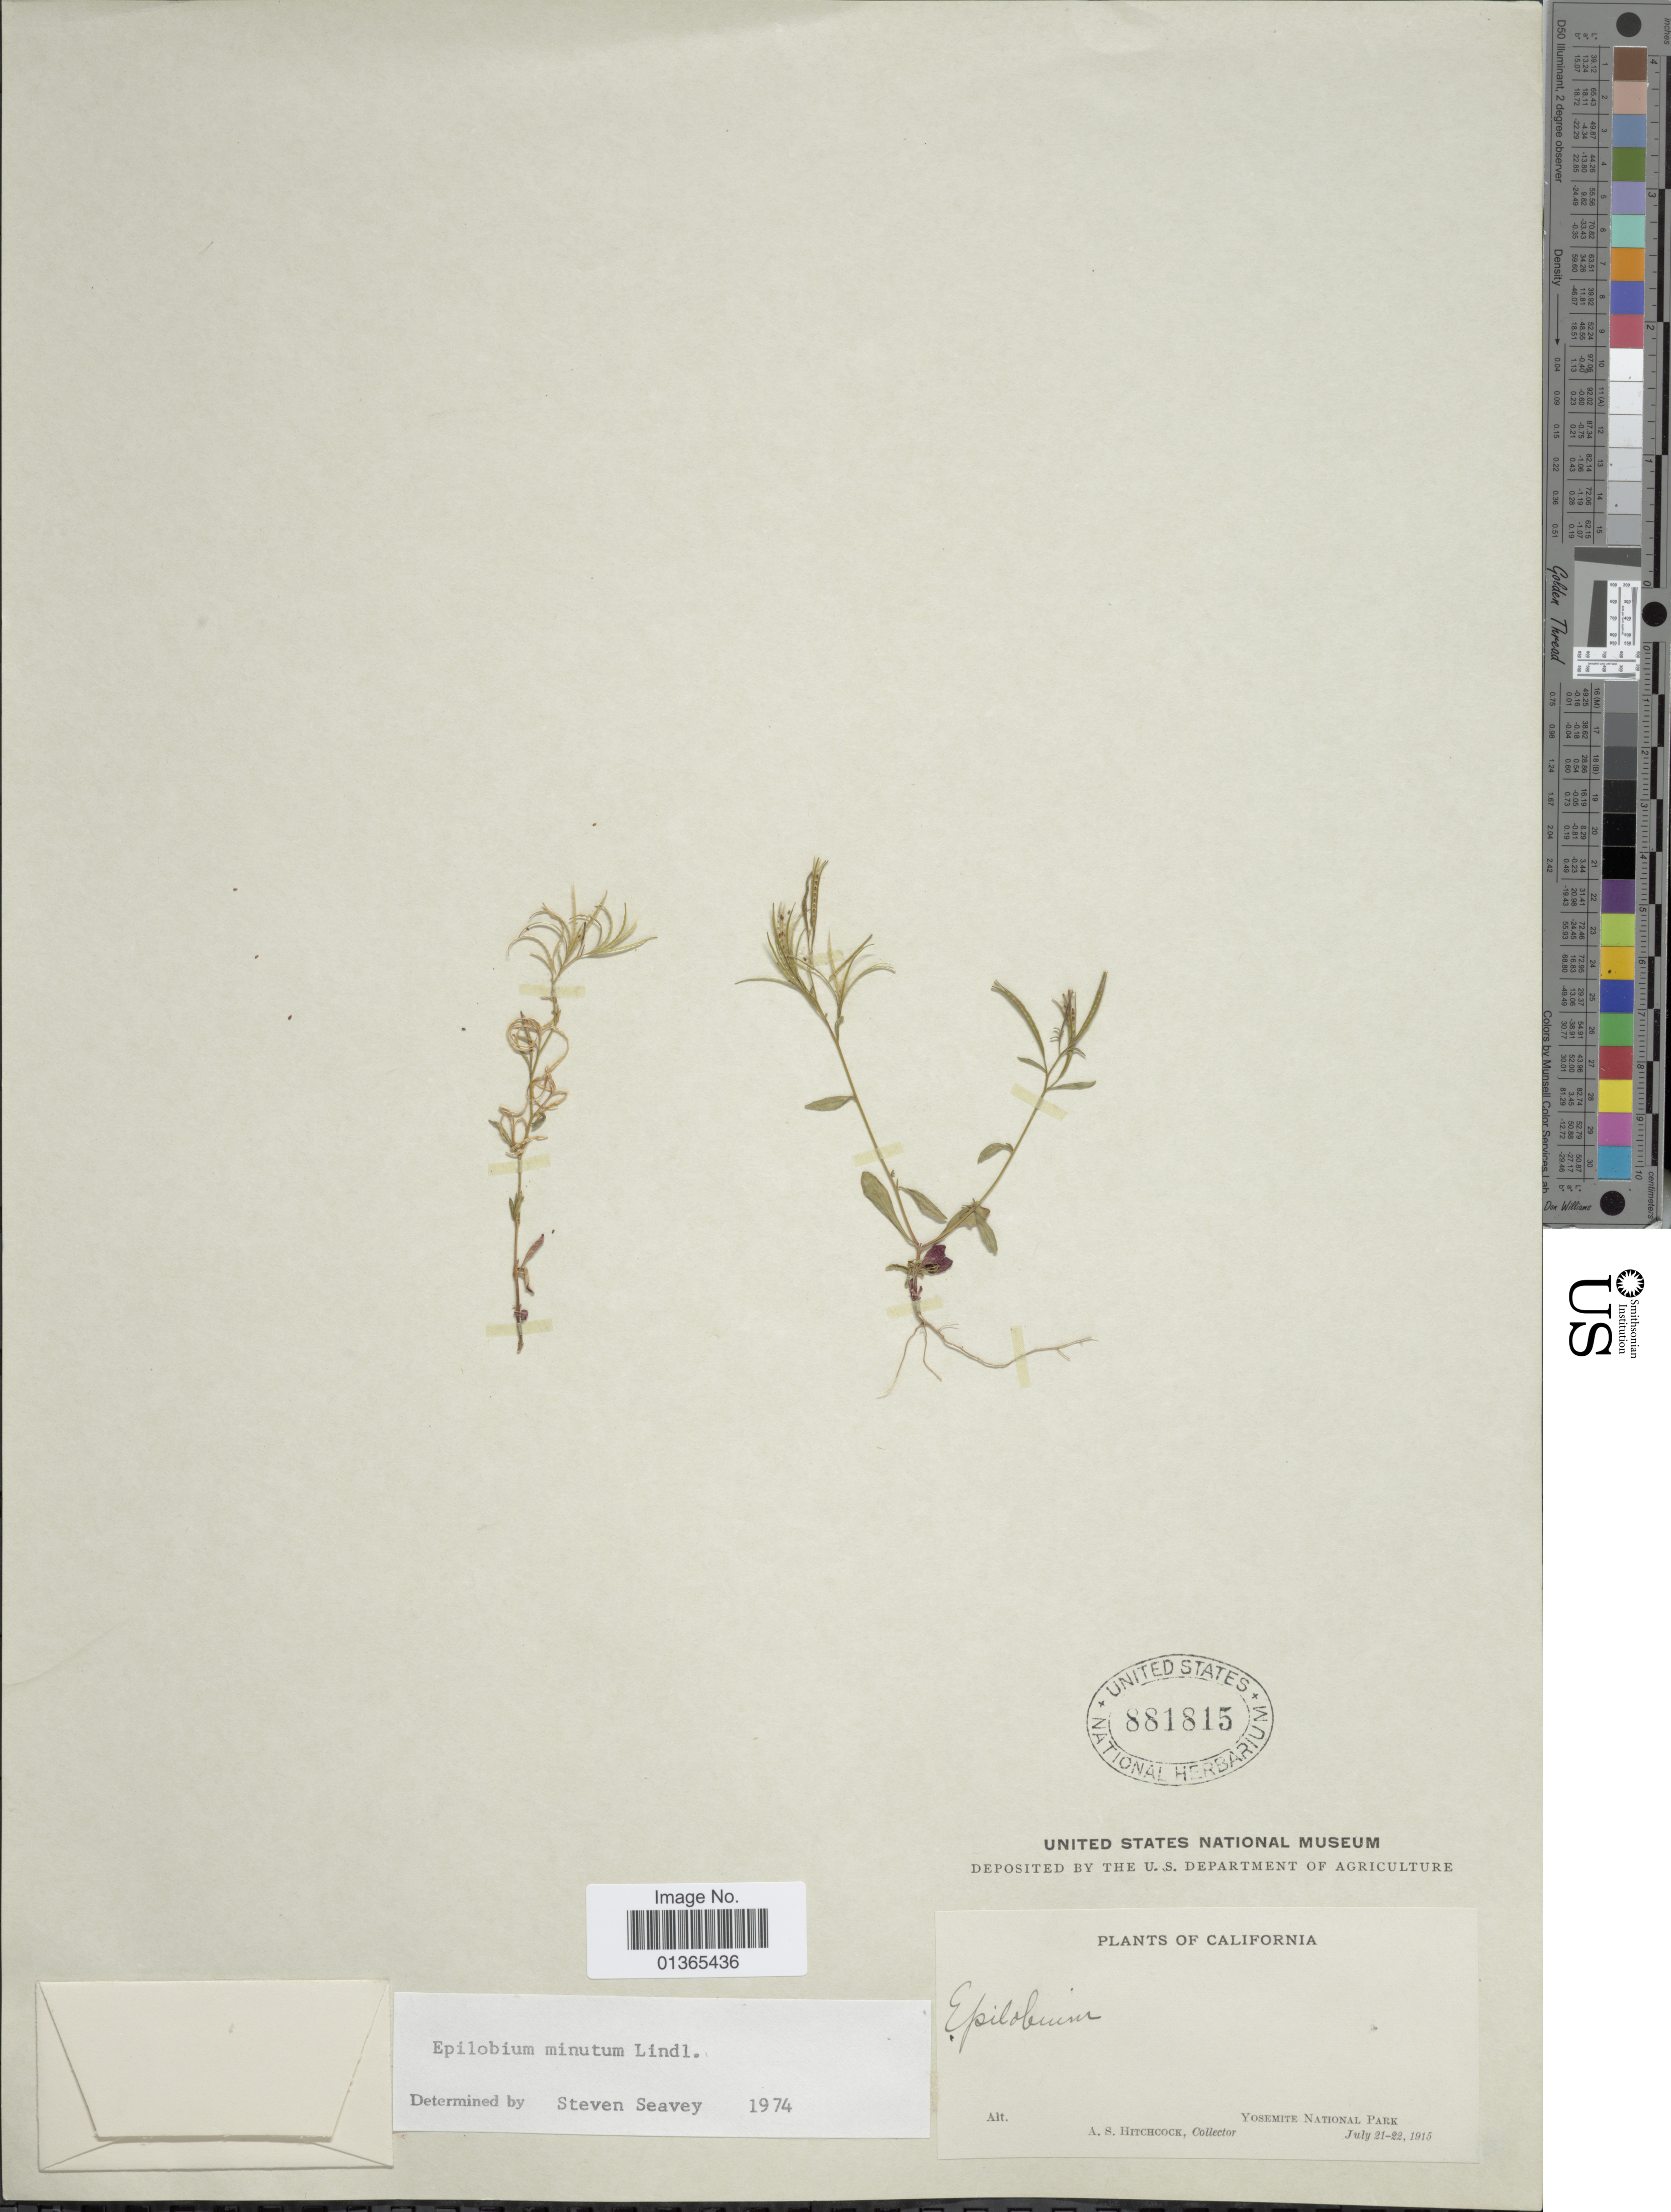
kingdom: Plantae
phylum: Tracheophyta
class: Magnoliopsida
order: Myrtales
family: Onagraceae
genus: Epilobium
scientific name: Epilobium minutum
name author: Lindl. ex Lehm.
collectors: A. S. Hitchcock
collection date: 1915-07-21/1915-07-22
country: United States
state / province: California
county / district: Mariposa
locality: Yosemite National Park.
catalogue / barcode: US 881815